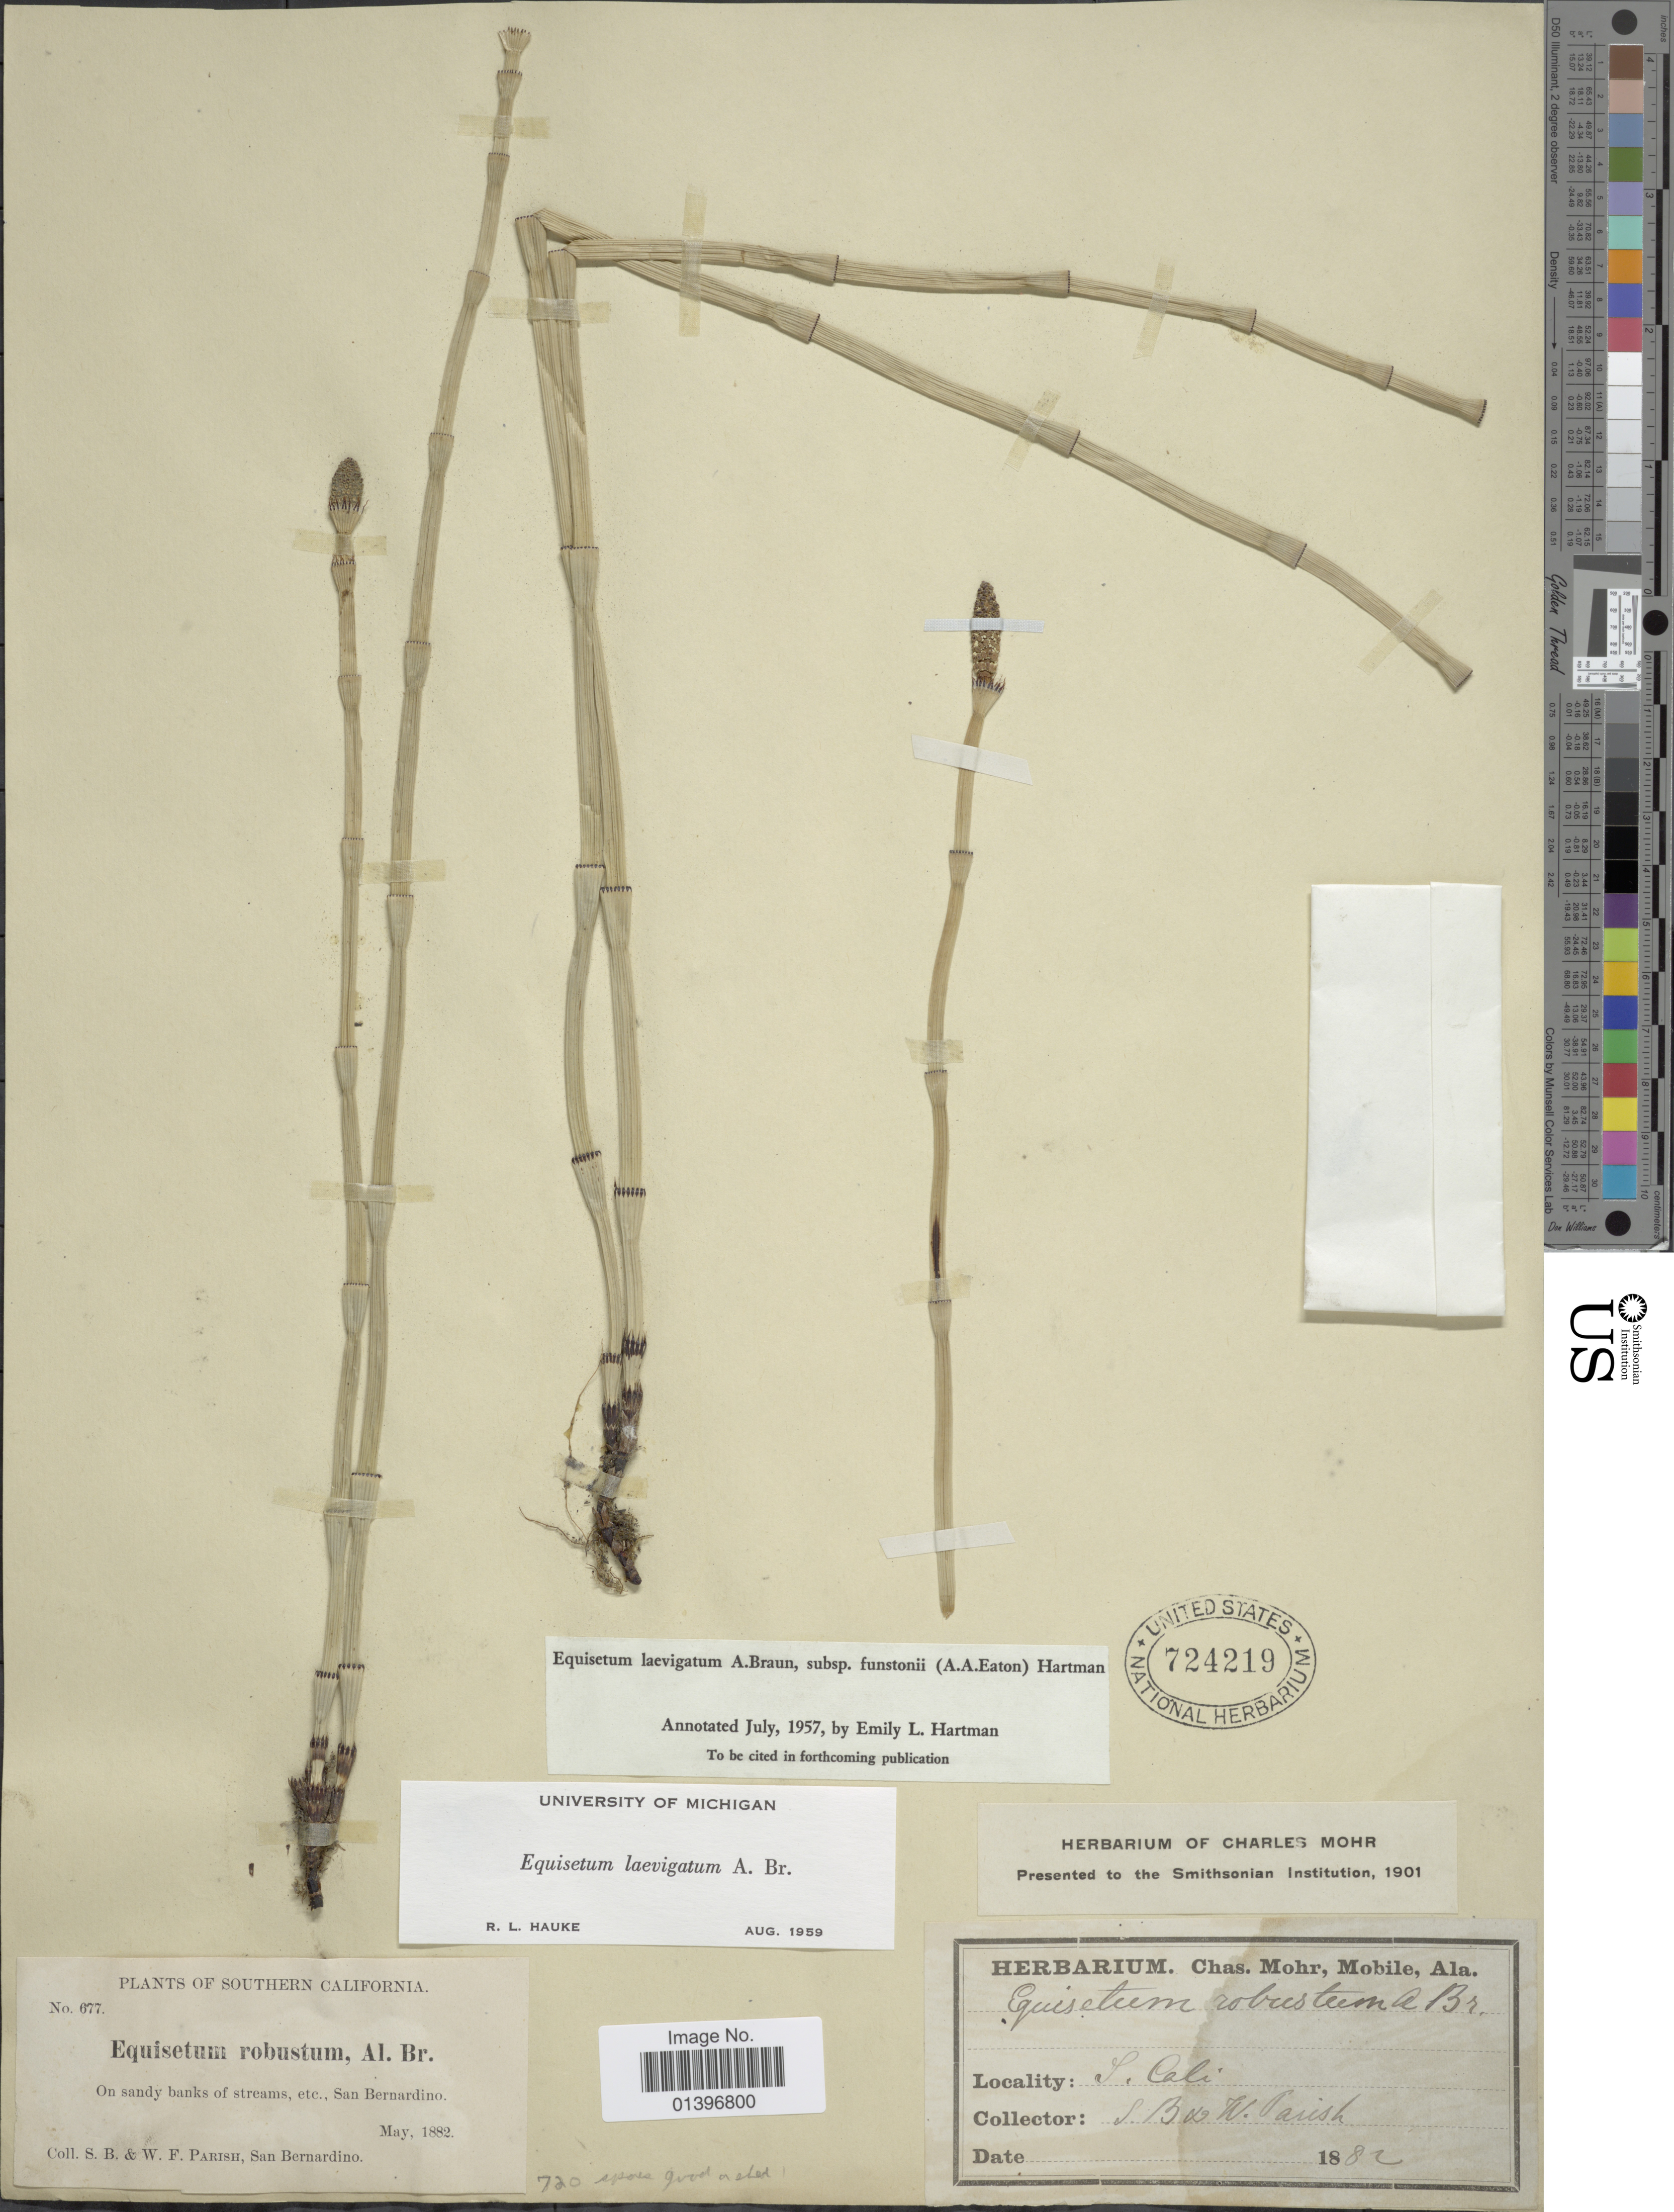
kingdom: Plantae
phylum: Tracheophyta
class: Polypodiopsida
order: Equisetales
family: Equisetaceae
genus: Equisetum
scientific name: Equisetum laevigatum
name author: A. Braun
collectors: S. B. Parish & W. F. Parish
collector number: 677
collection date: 1882-05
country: United States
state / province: California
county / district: San Bernardino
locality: Southern California. On sandy banks of streams, etc., San Bernardino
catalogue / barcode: US 724219